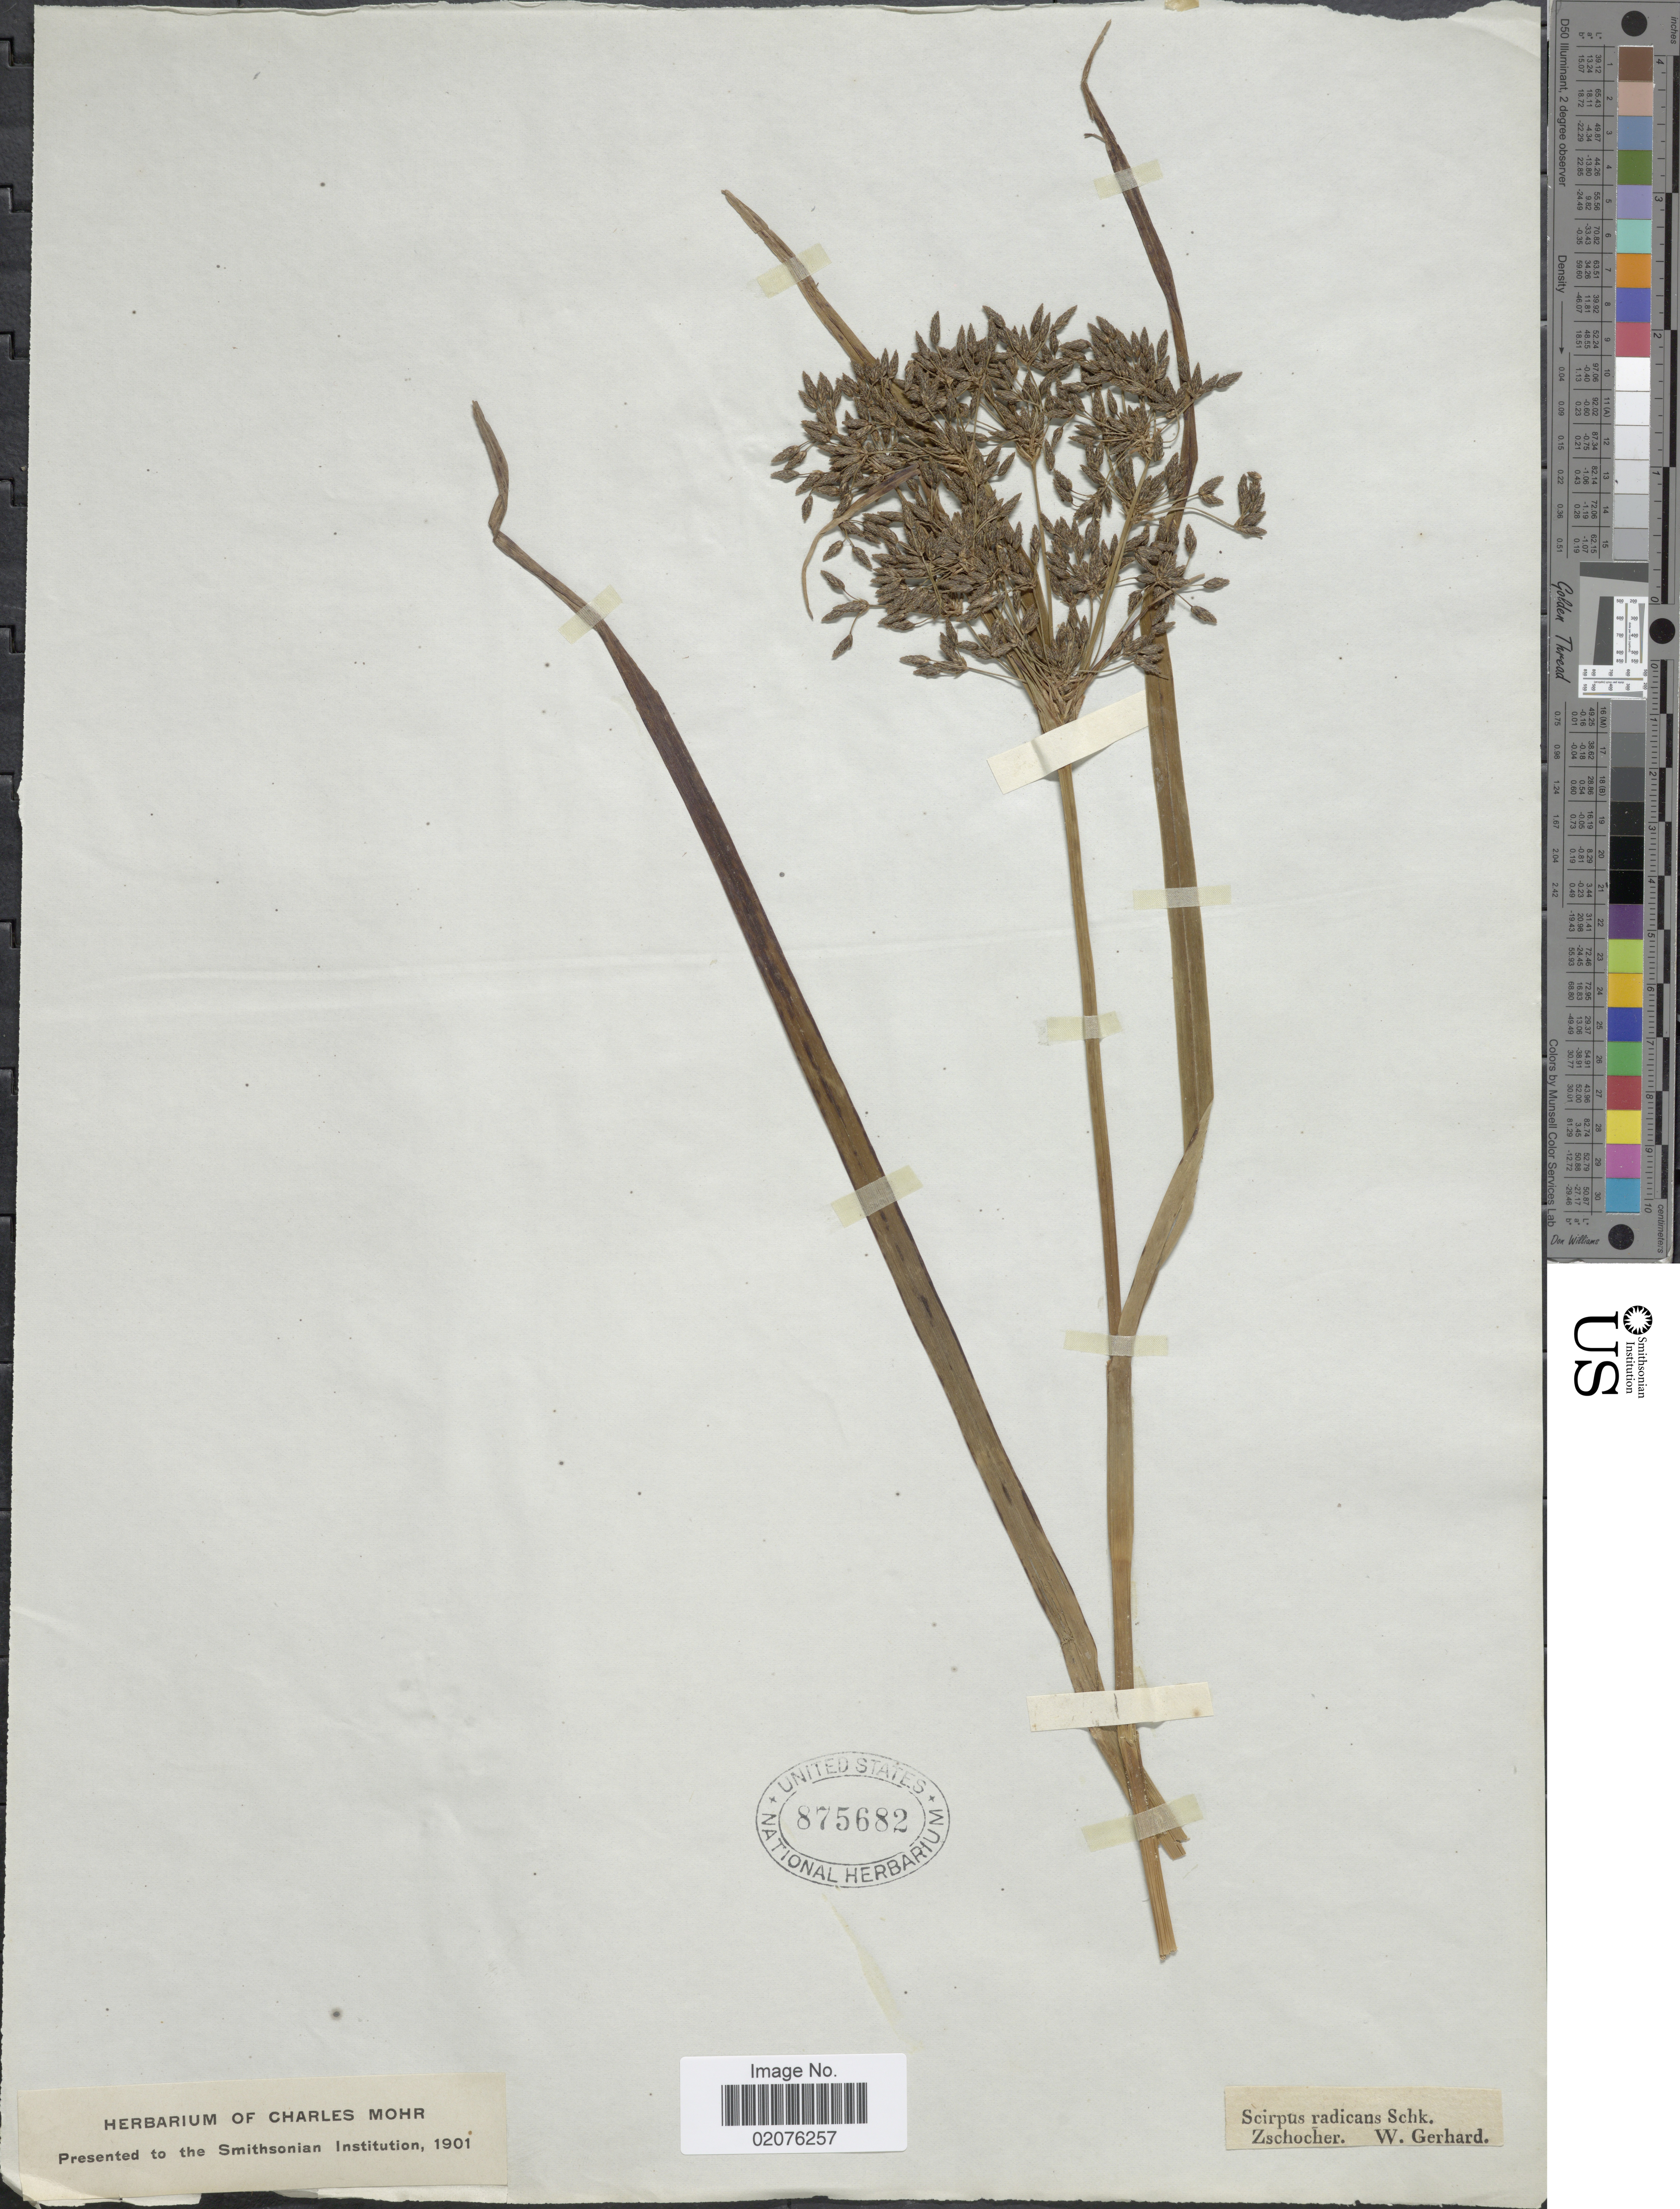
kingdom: Plantae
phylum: Tracheophyta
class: Liliopsida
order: Poales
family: Cyperaceae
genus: Scirpus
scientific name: Scirpus sylvaticus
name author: L.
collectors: W. Gerhard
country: Germany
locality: Zschocher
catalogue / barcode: US 875682